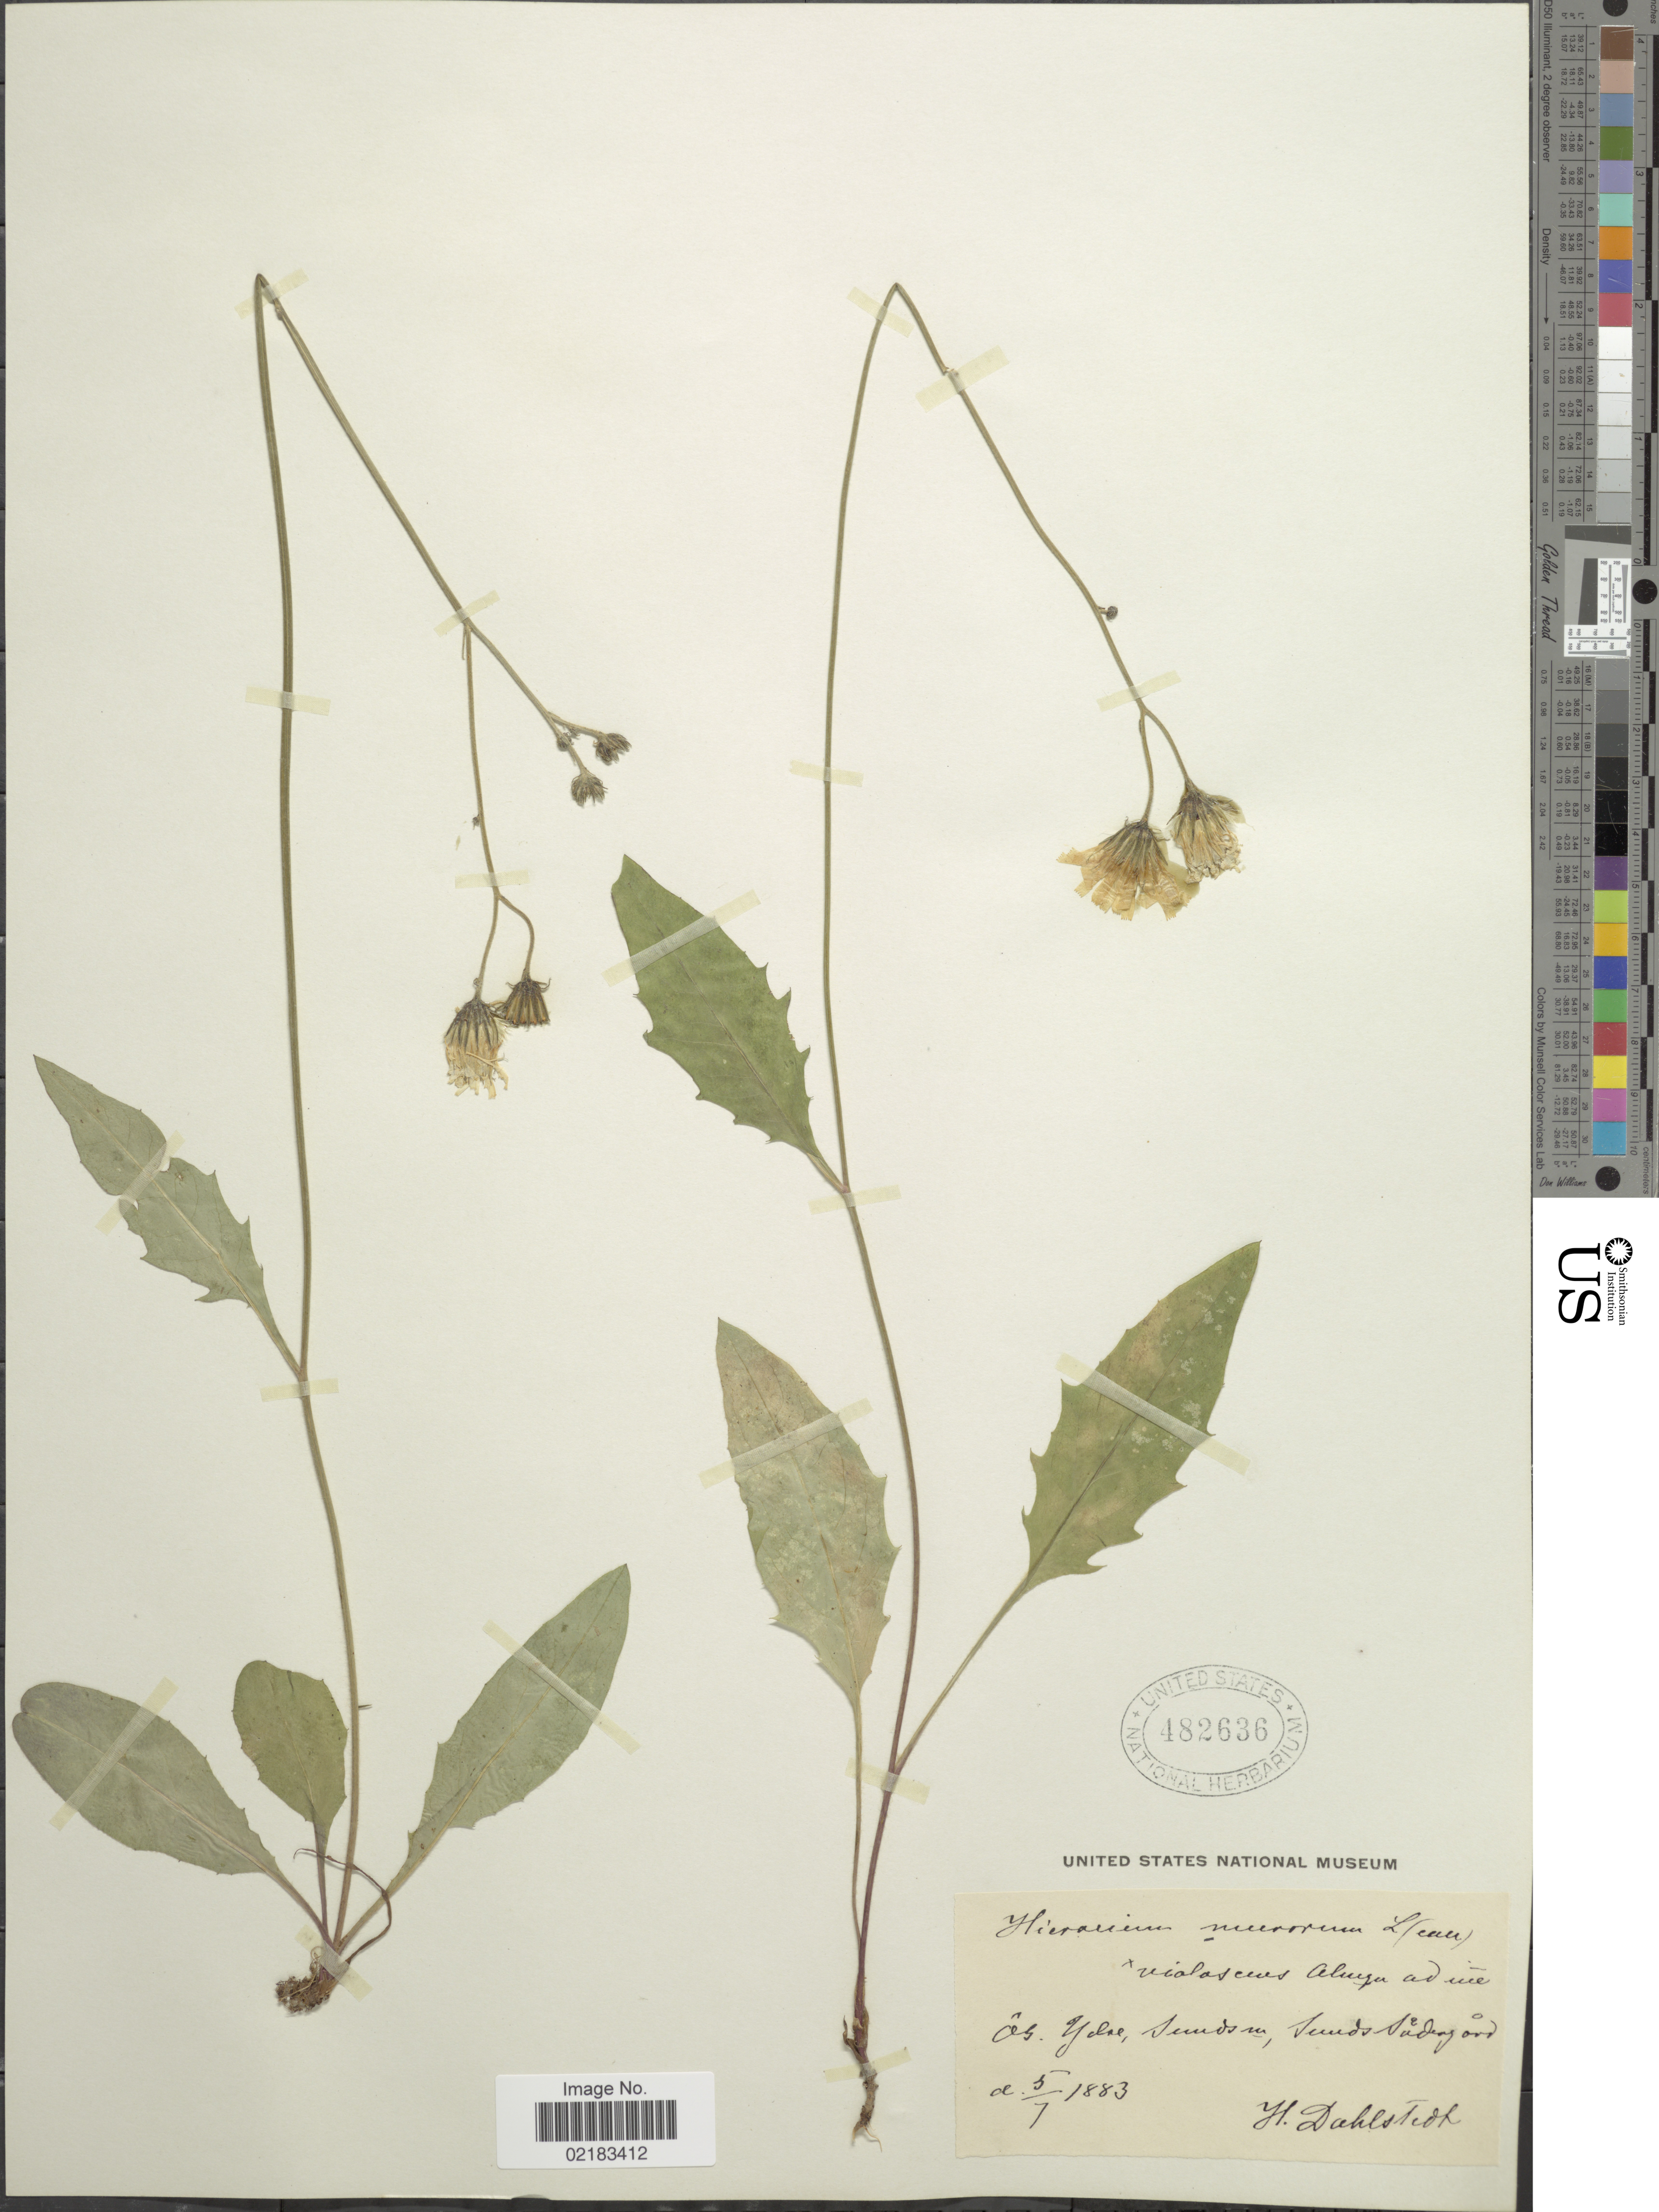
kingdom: Plantae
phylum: Tracheophyta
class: Magnoliopsida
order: Asterales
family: Asteraceae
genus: Hieracium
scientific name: Hieracium murorum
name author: L.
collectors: H. G. Dahlstedt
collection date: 1883-07-05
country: Sweden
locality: Ydre, Sunds, Sunds Söderfors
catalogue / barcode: US 482636